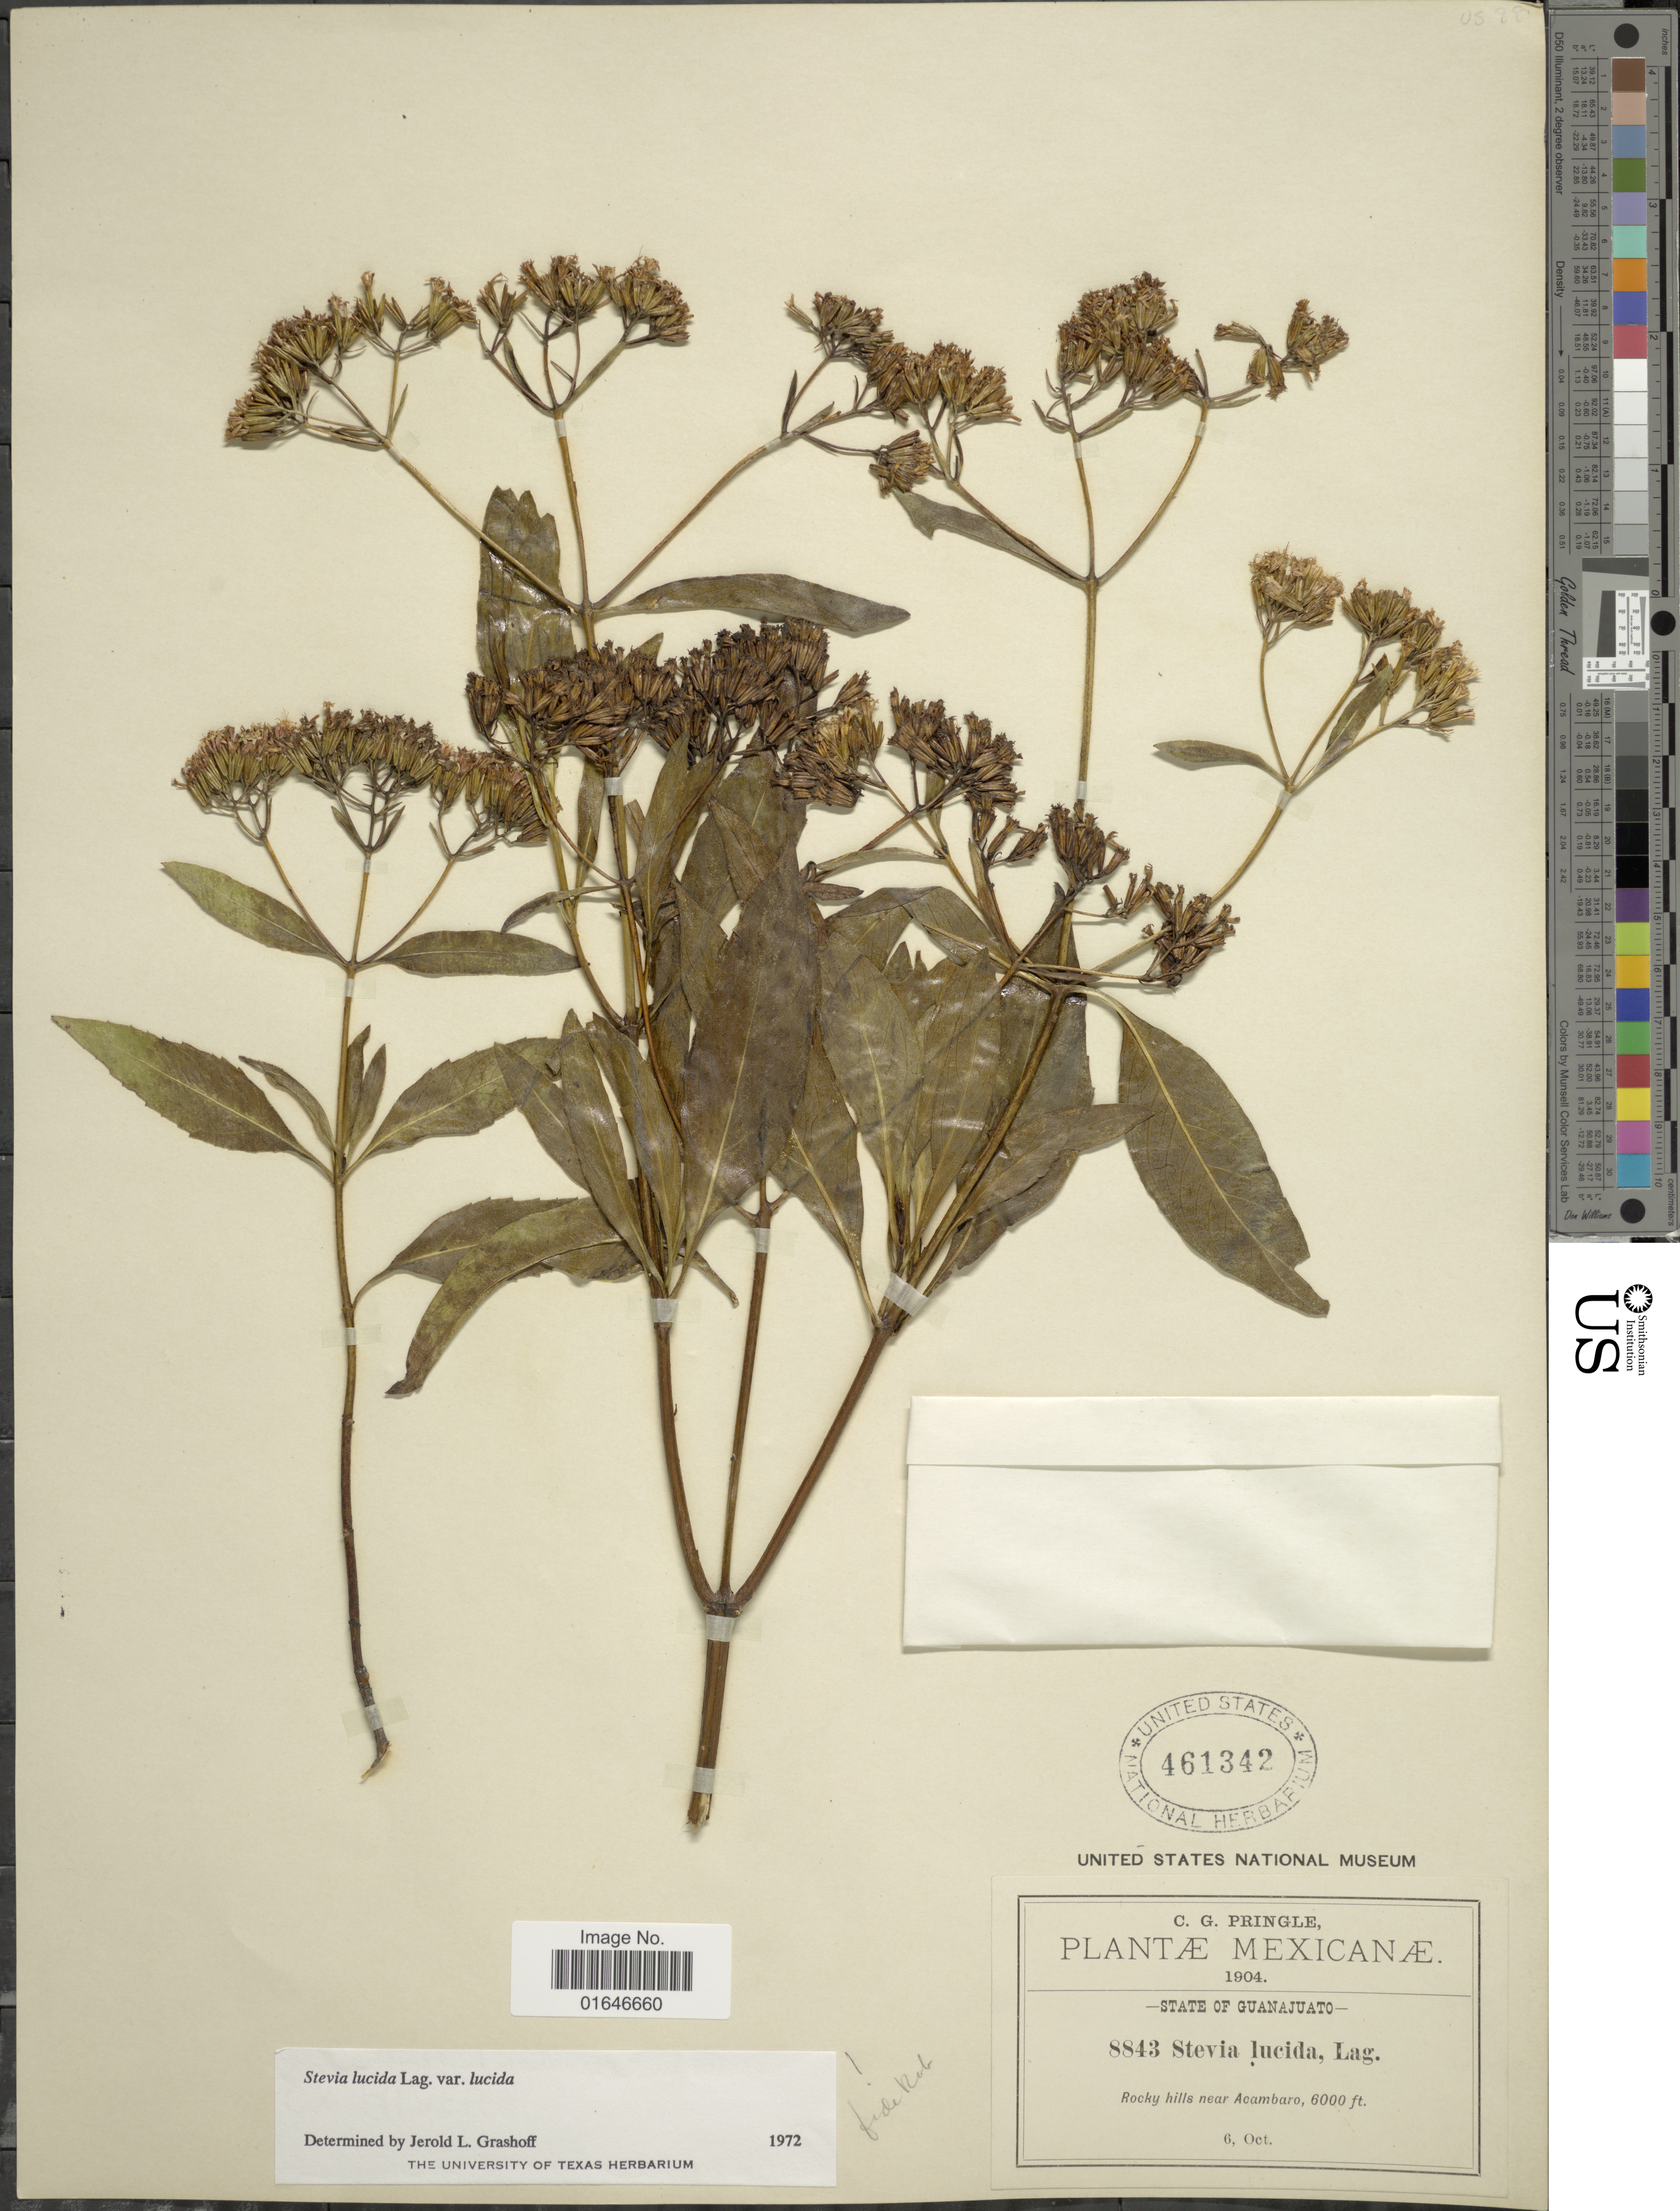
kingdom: Plantae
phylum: Tracheophyta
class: Magnoliopsida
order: Asterales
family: Asteraceae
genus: Stevia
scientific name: Stevia lucida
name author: Lag.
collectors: C. G. Pringle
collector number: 8843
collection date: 1904-10-03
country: Mexico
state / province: Guanajuato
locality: State of Guanajuato, rocky hills near Acambaro.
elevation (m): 1829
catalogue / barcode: US 461342